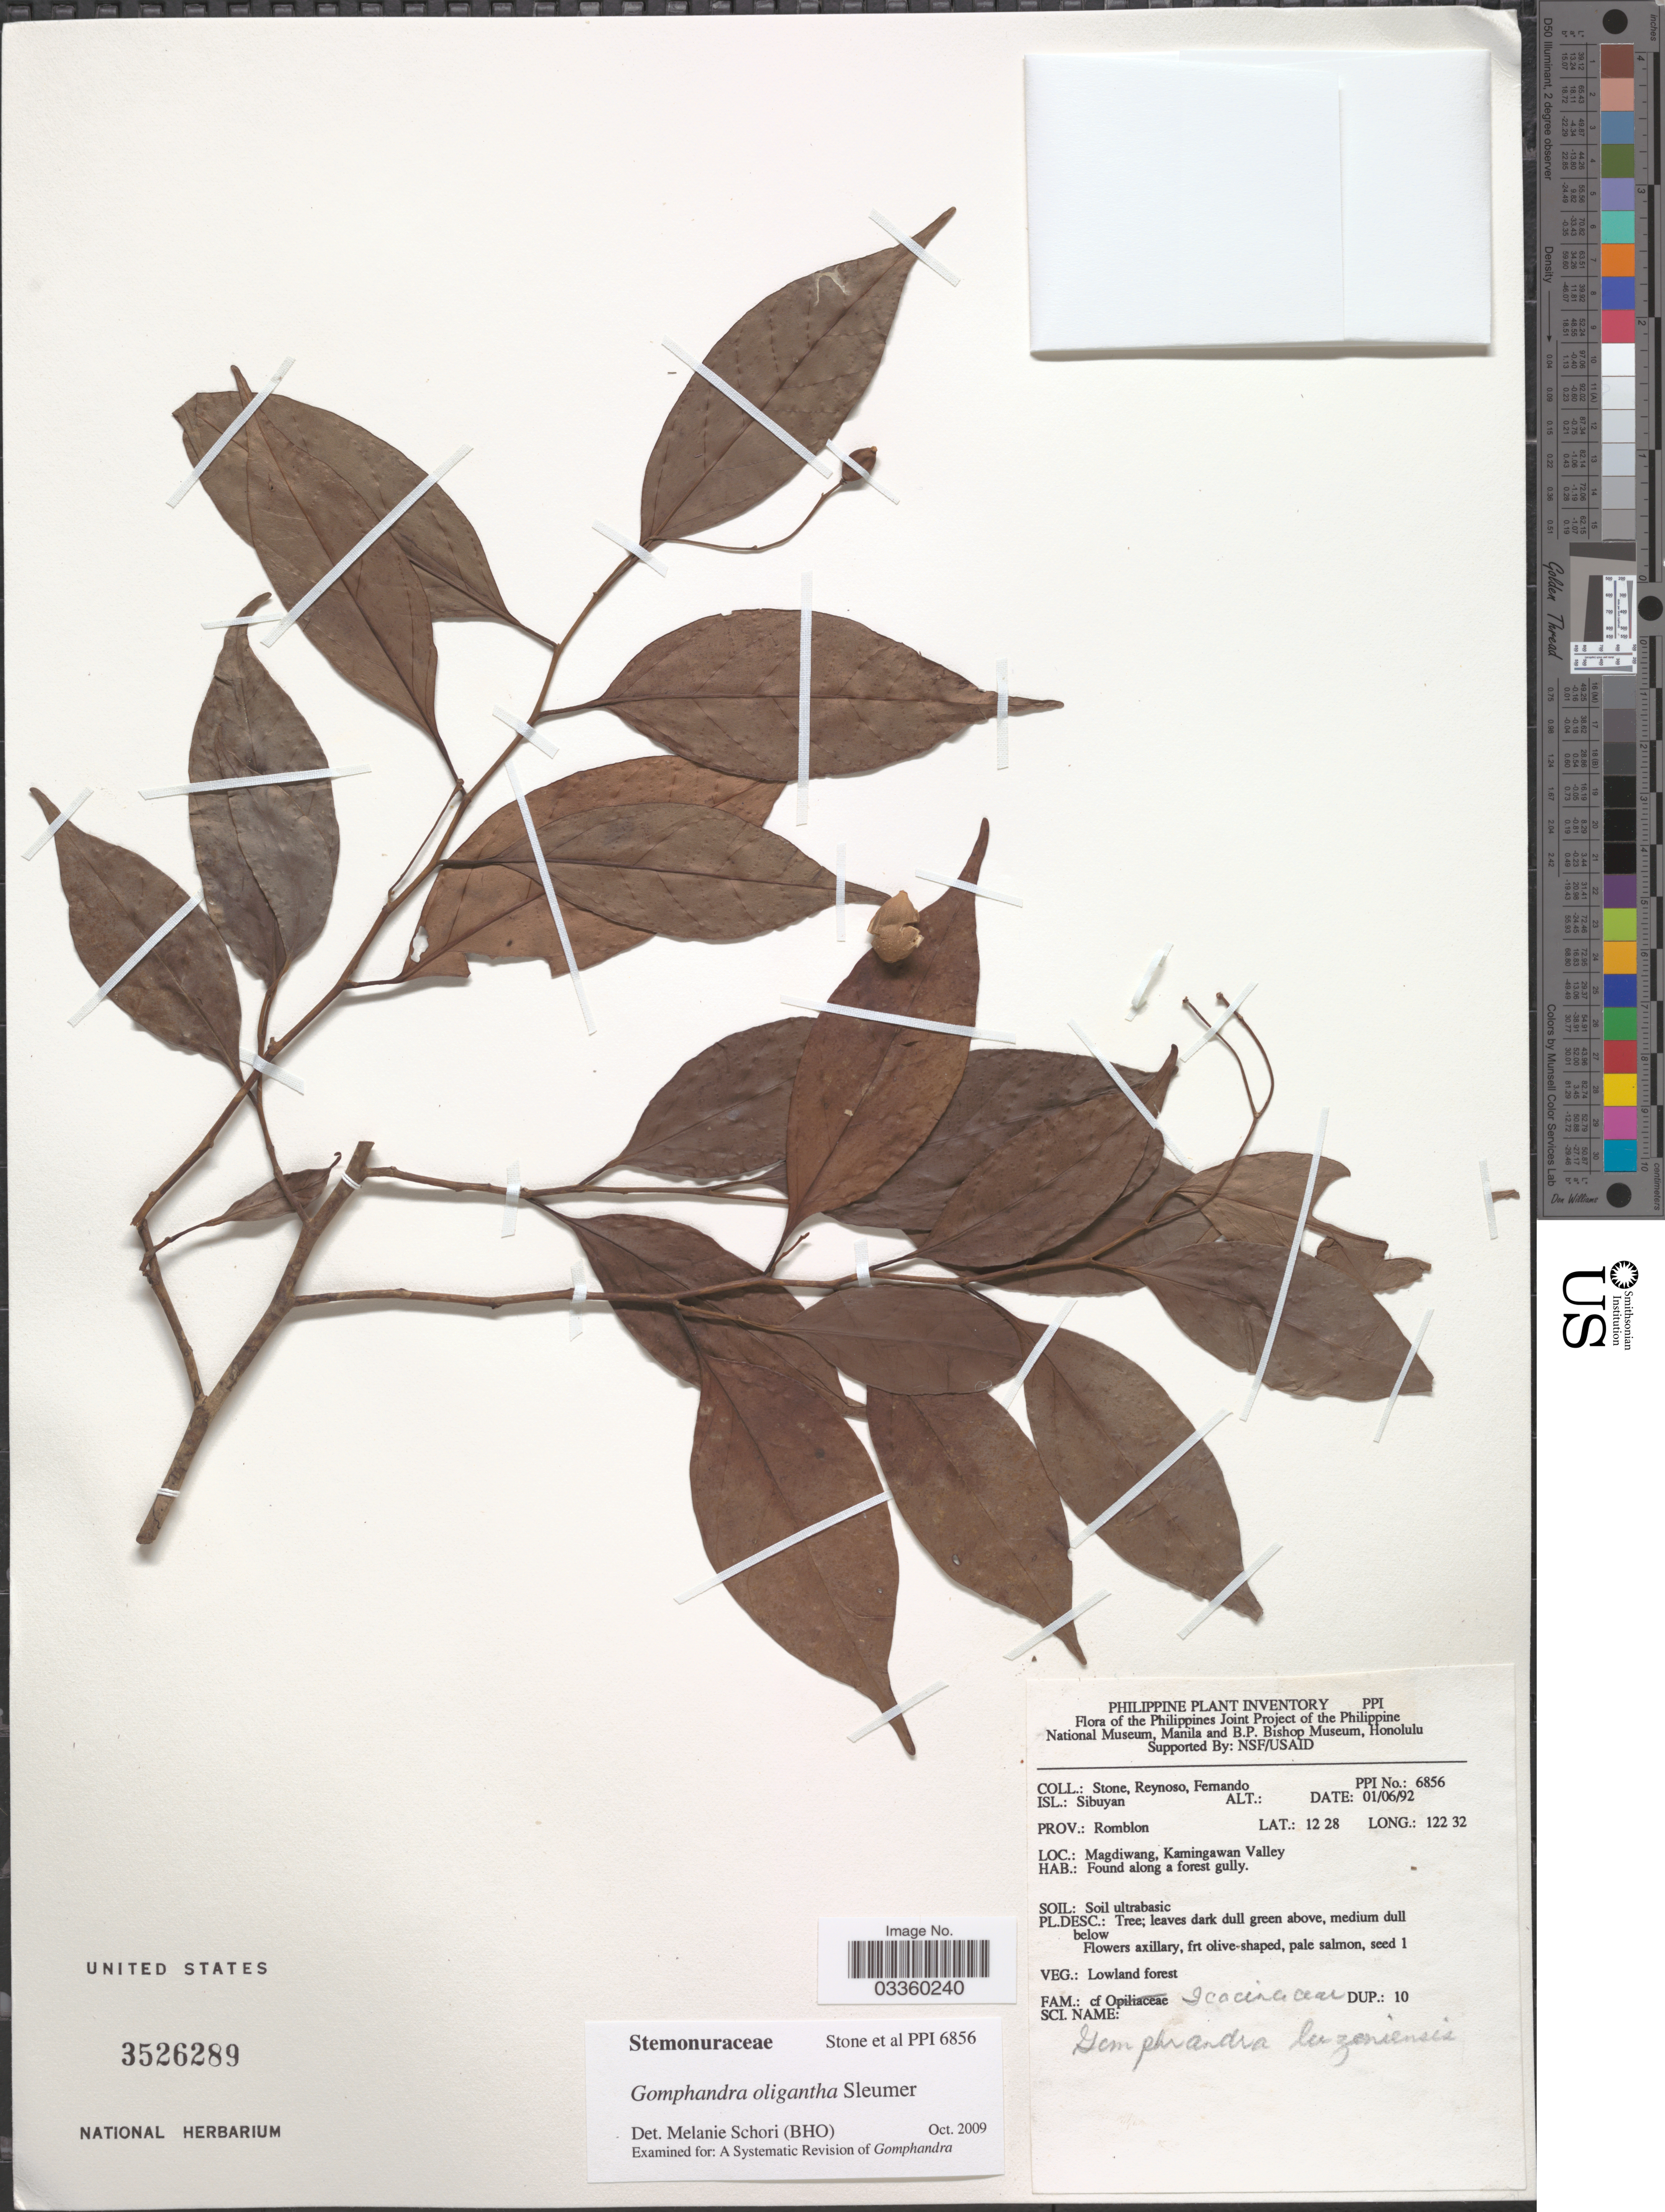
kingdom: Plantae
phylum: Tracheophyta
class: Magnoliopsida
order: Cardiopteridales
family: Stemonuraceae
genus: Gomphandra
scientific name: Gomphandra oligantha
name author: Sleumer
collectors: -. Stone, E. Reynoso & -- Fernando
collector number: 6856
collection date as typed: Transcribed d/m/y: 1/6/92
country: Philippines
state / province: Western Visayas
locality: Isl.: Sibuyan. Prov.: Romblon. Magdiwang, Karningawan Valley.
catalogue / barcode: US 3526289